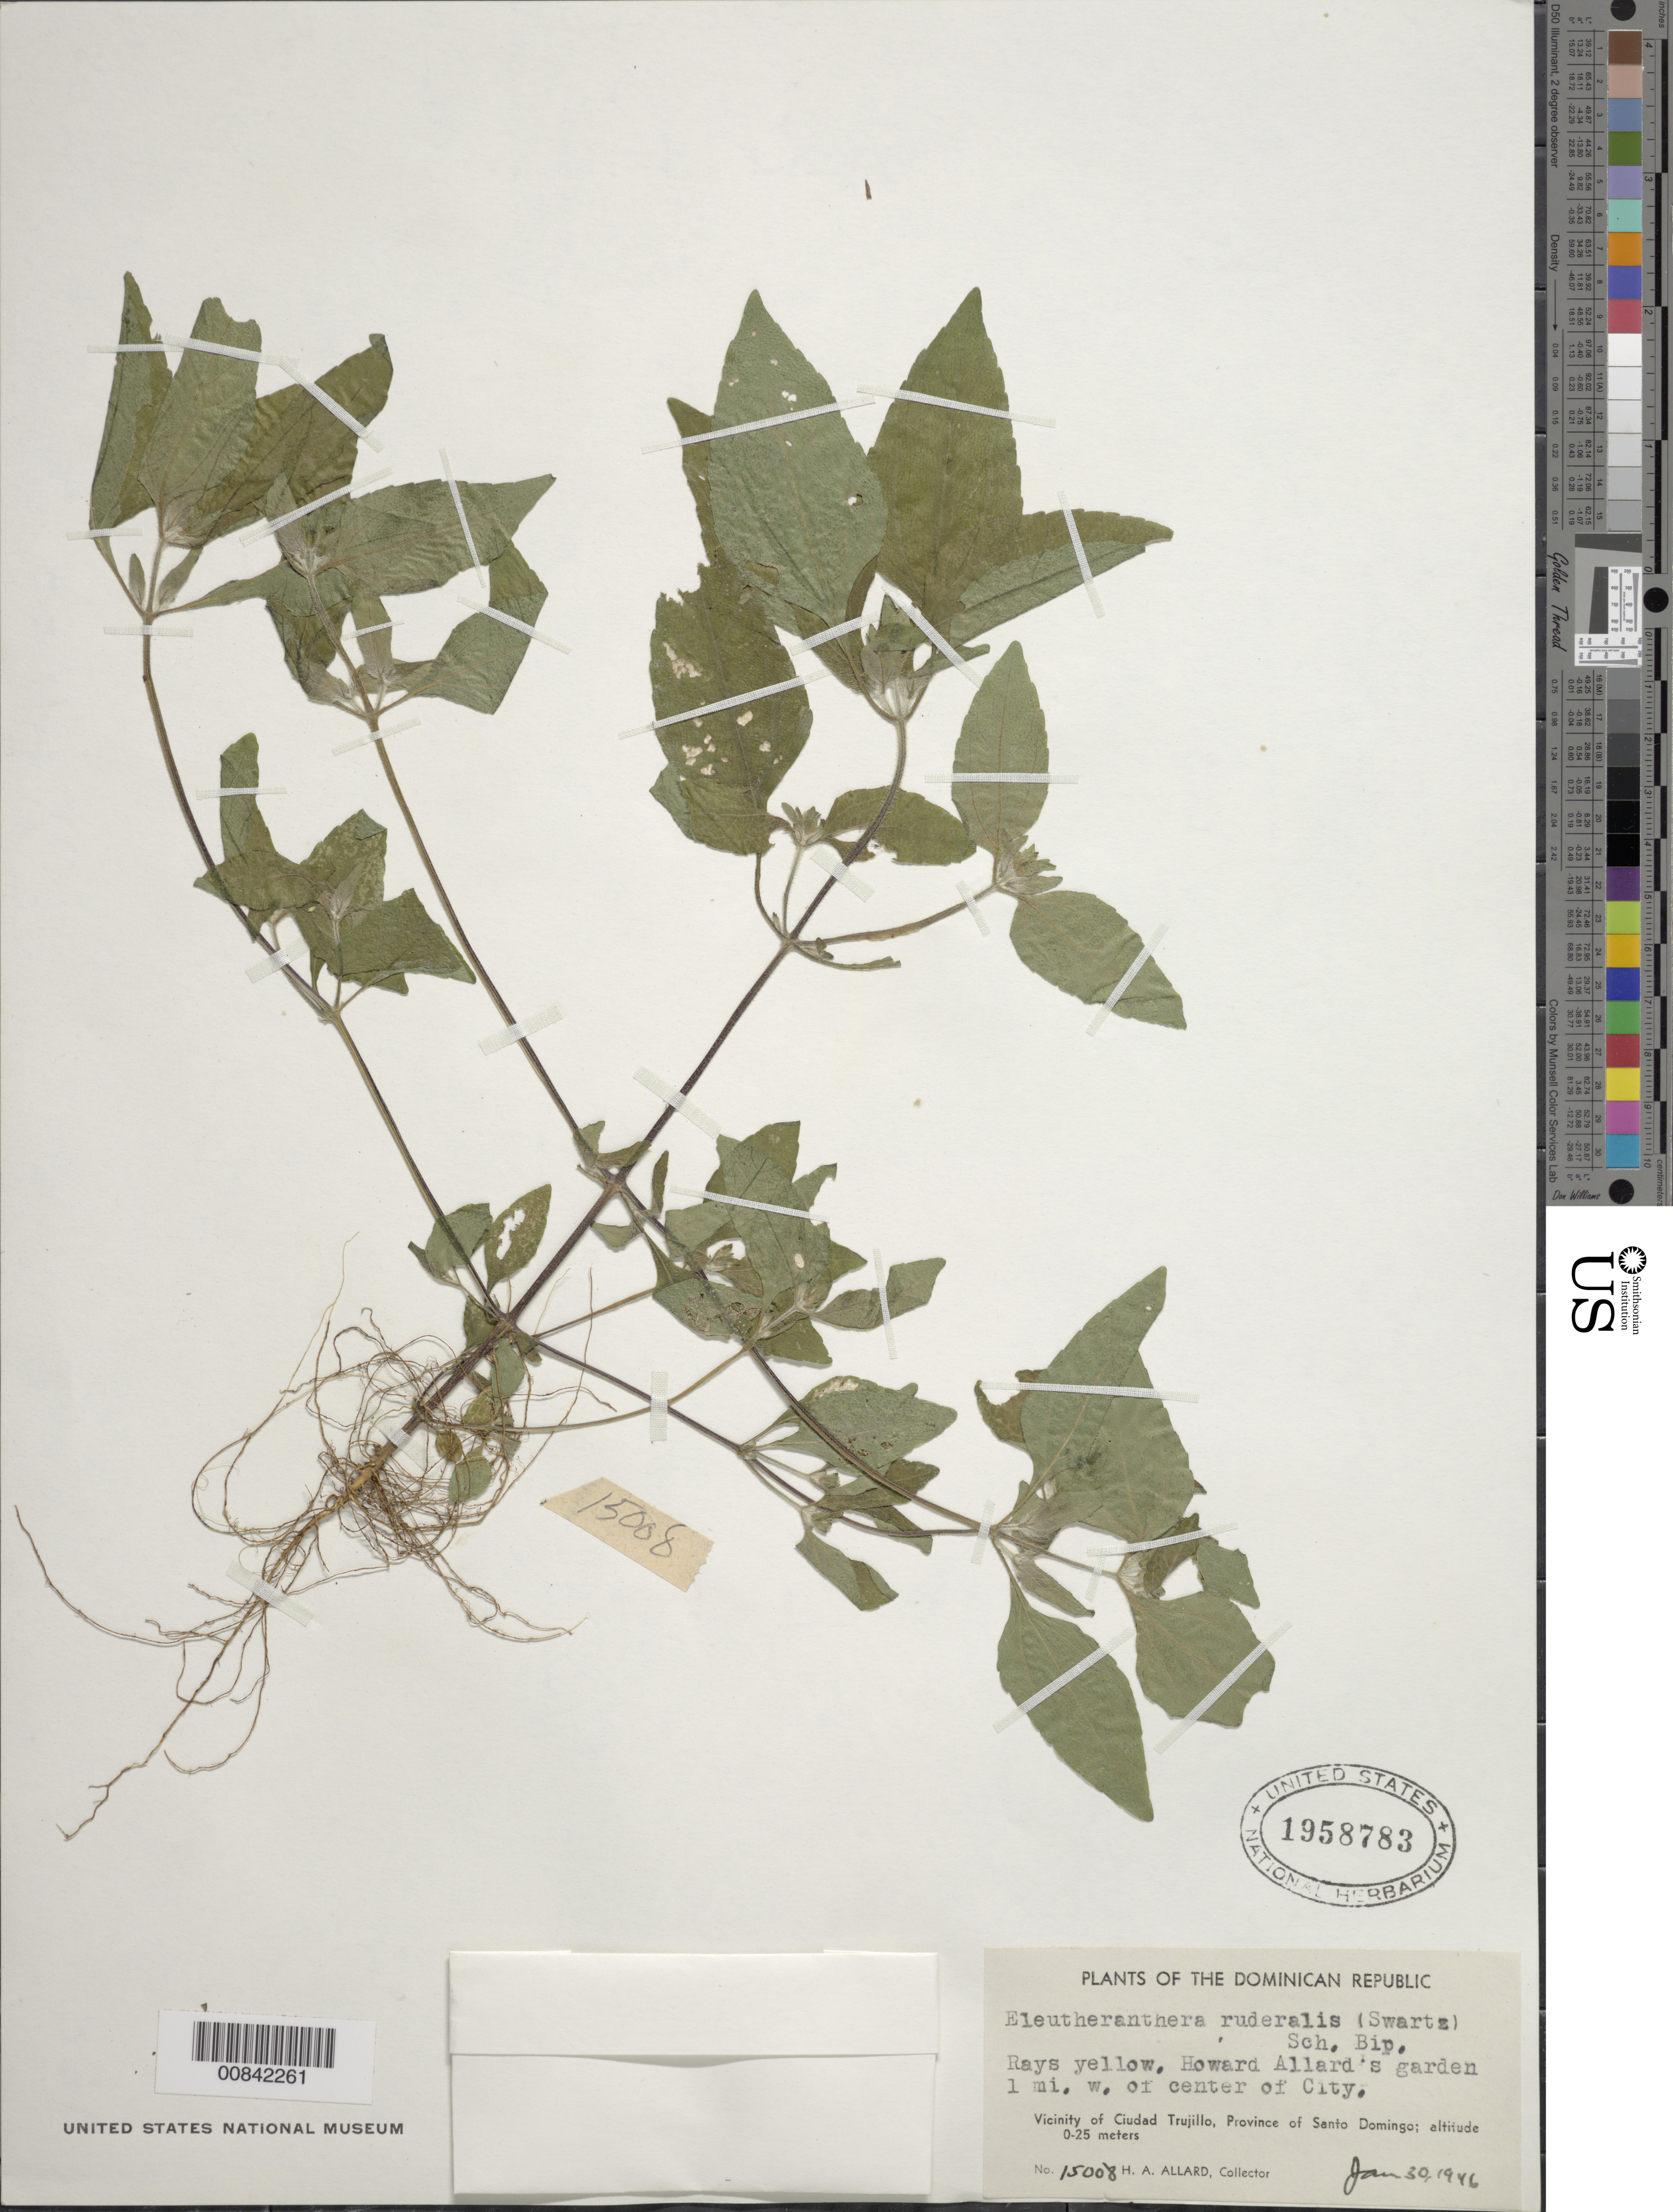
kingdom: Plantae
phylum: Tracheophyta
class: Magnoliopsida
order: Asterales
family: Asteraceae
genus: Eleutheranthera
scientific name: Eleutheranthera ruderalis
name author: (Sw.) Sch. Bip.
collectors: H. A. Allard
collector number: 15008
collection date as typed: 30 Jan 1946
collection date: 1946-01-30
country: Dominican Republic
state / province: Distrito Nacional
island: Hispaniola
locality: Vicinity of Santo Domingo City, Howard Allard's garden, 1 mi. W of center of city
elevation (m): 0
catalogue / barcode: US 1958783